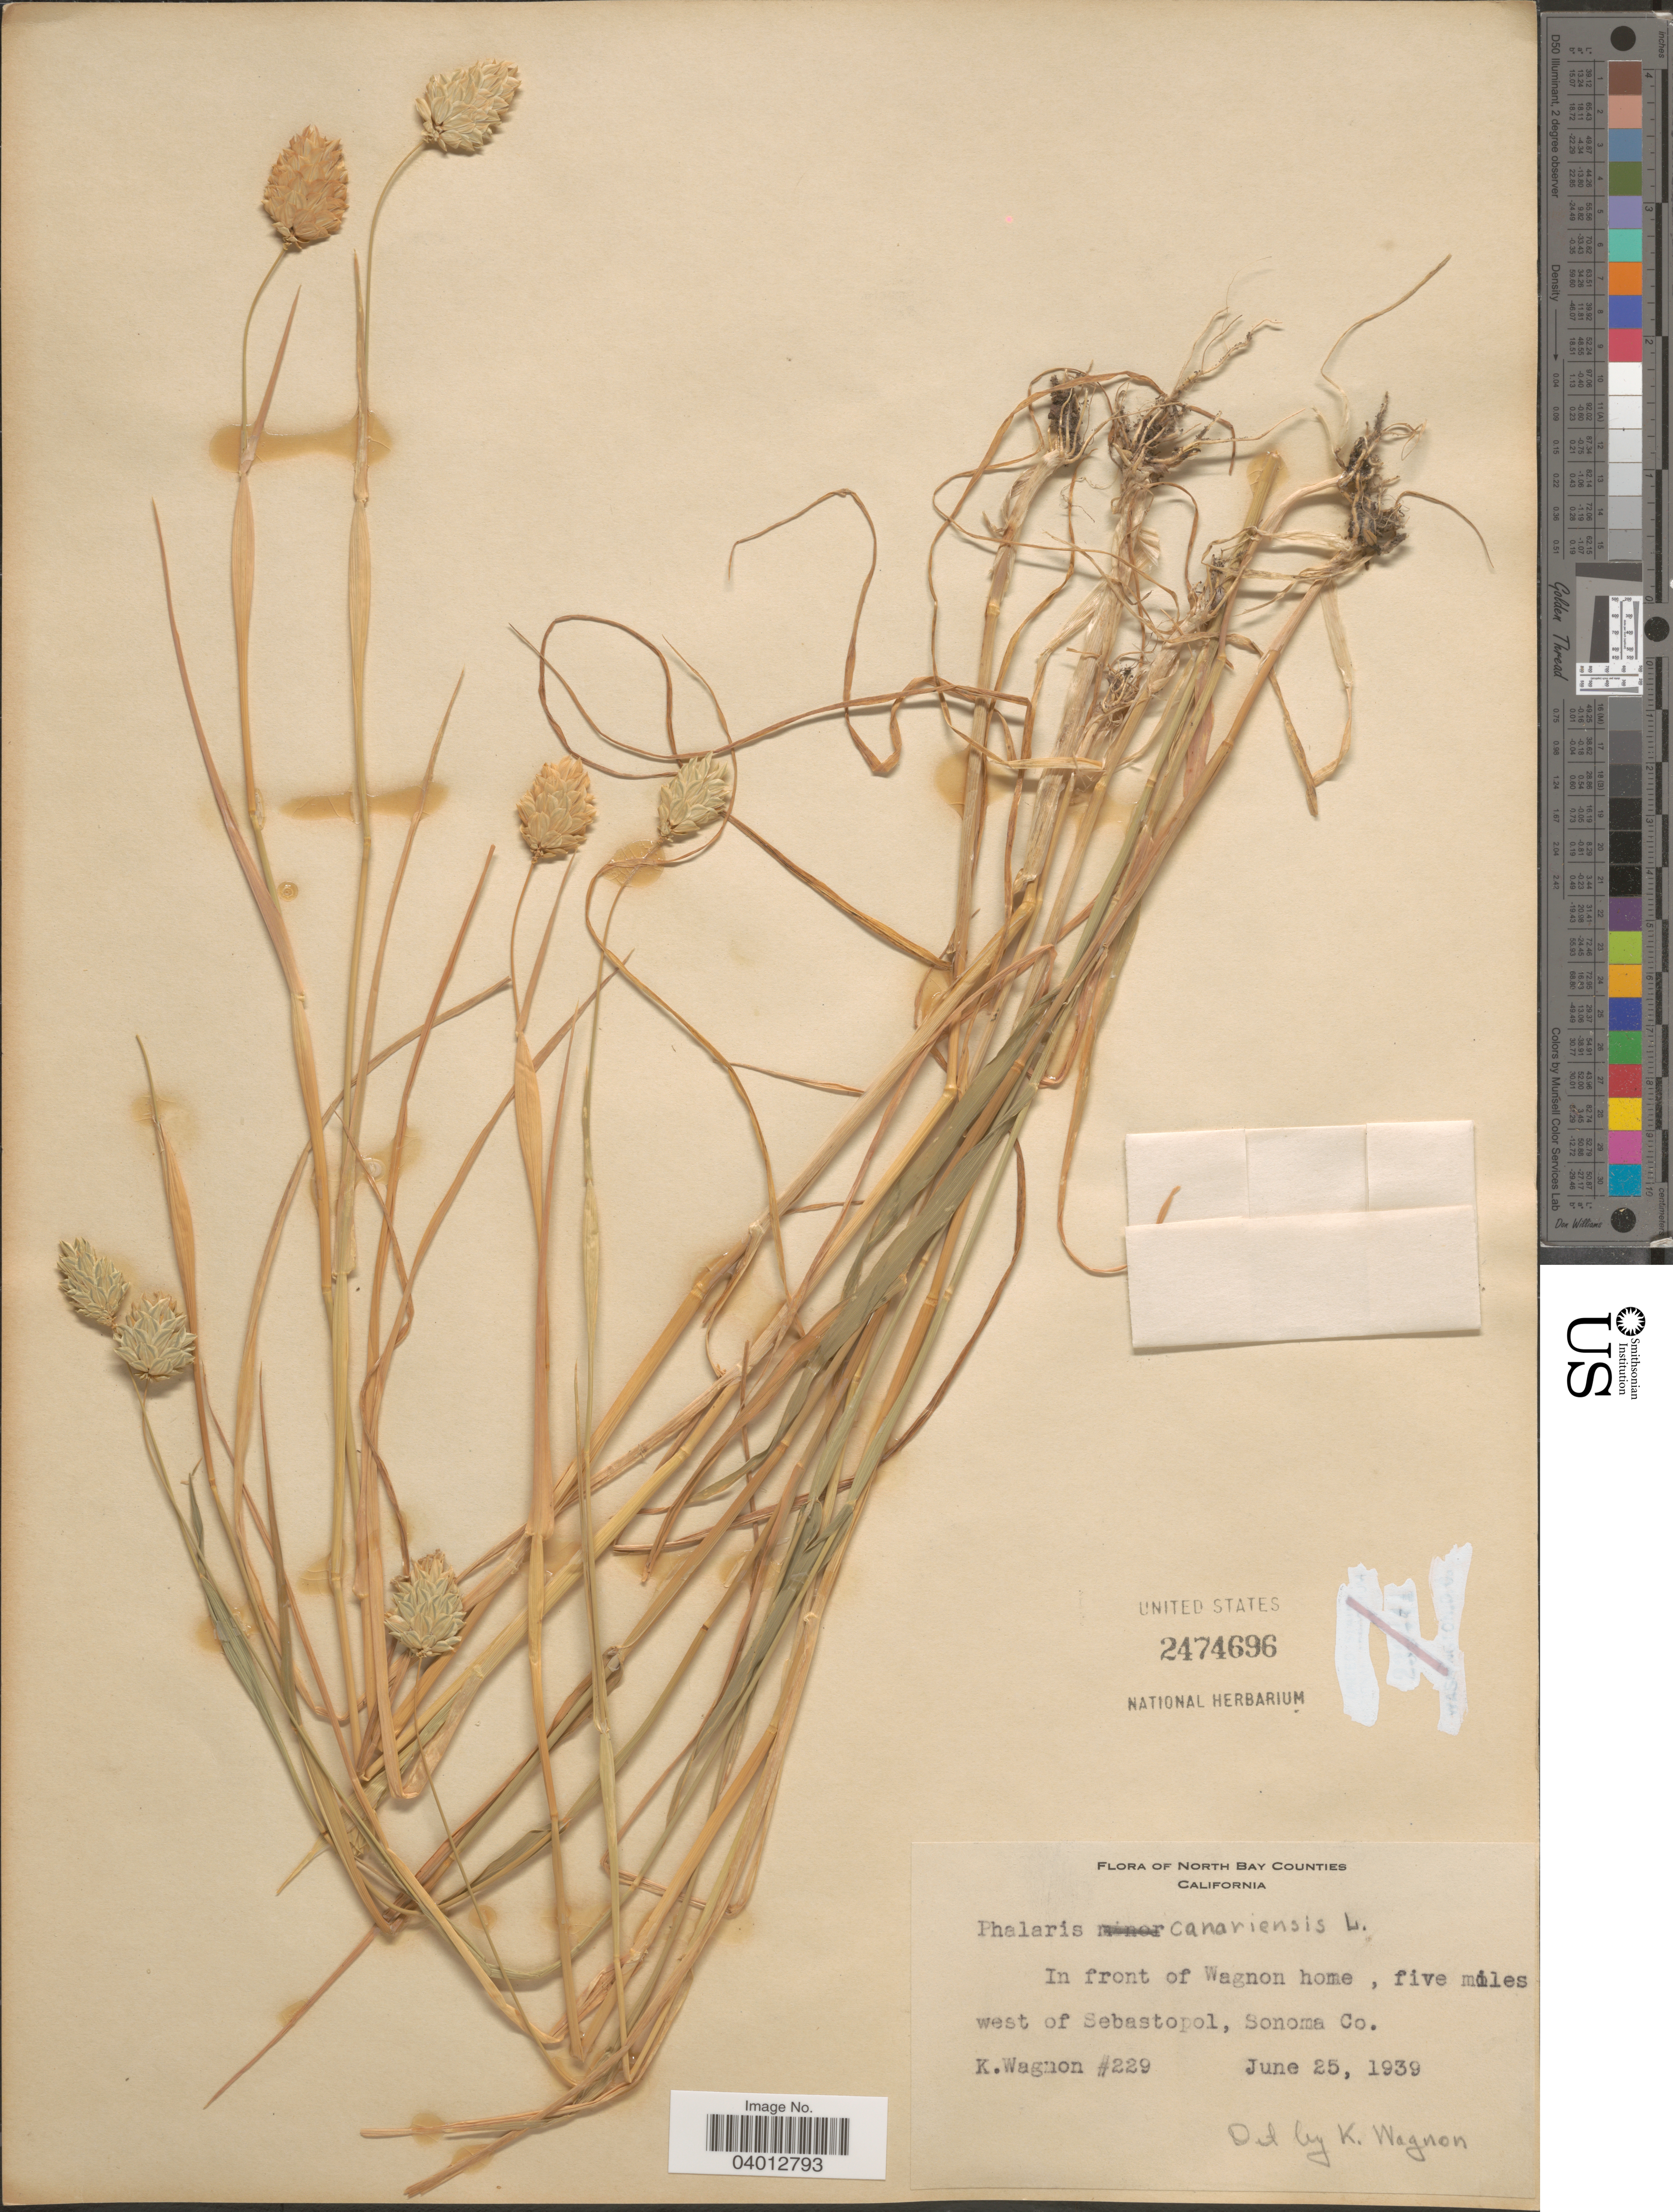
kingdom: Plantae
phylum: Tracheophyta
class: Liliopsida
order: Poales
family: Poaceae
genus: Phalaris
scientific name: Phalaris canariensis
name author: L.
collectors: K. Wagnon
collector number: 229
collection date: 1939-06-25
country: United States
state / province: California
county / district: Sonoma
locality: North Bay Counties. In front of Wagnon home, five miles west of Sebastopol, Sonoma Co.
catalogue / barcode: US 2474696